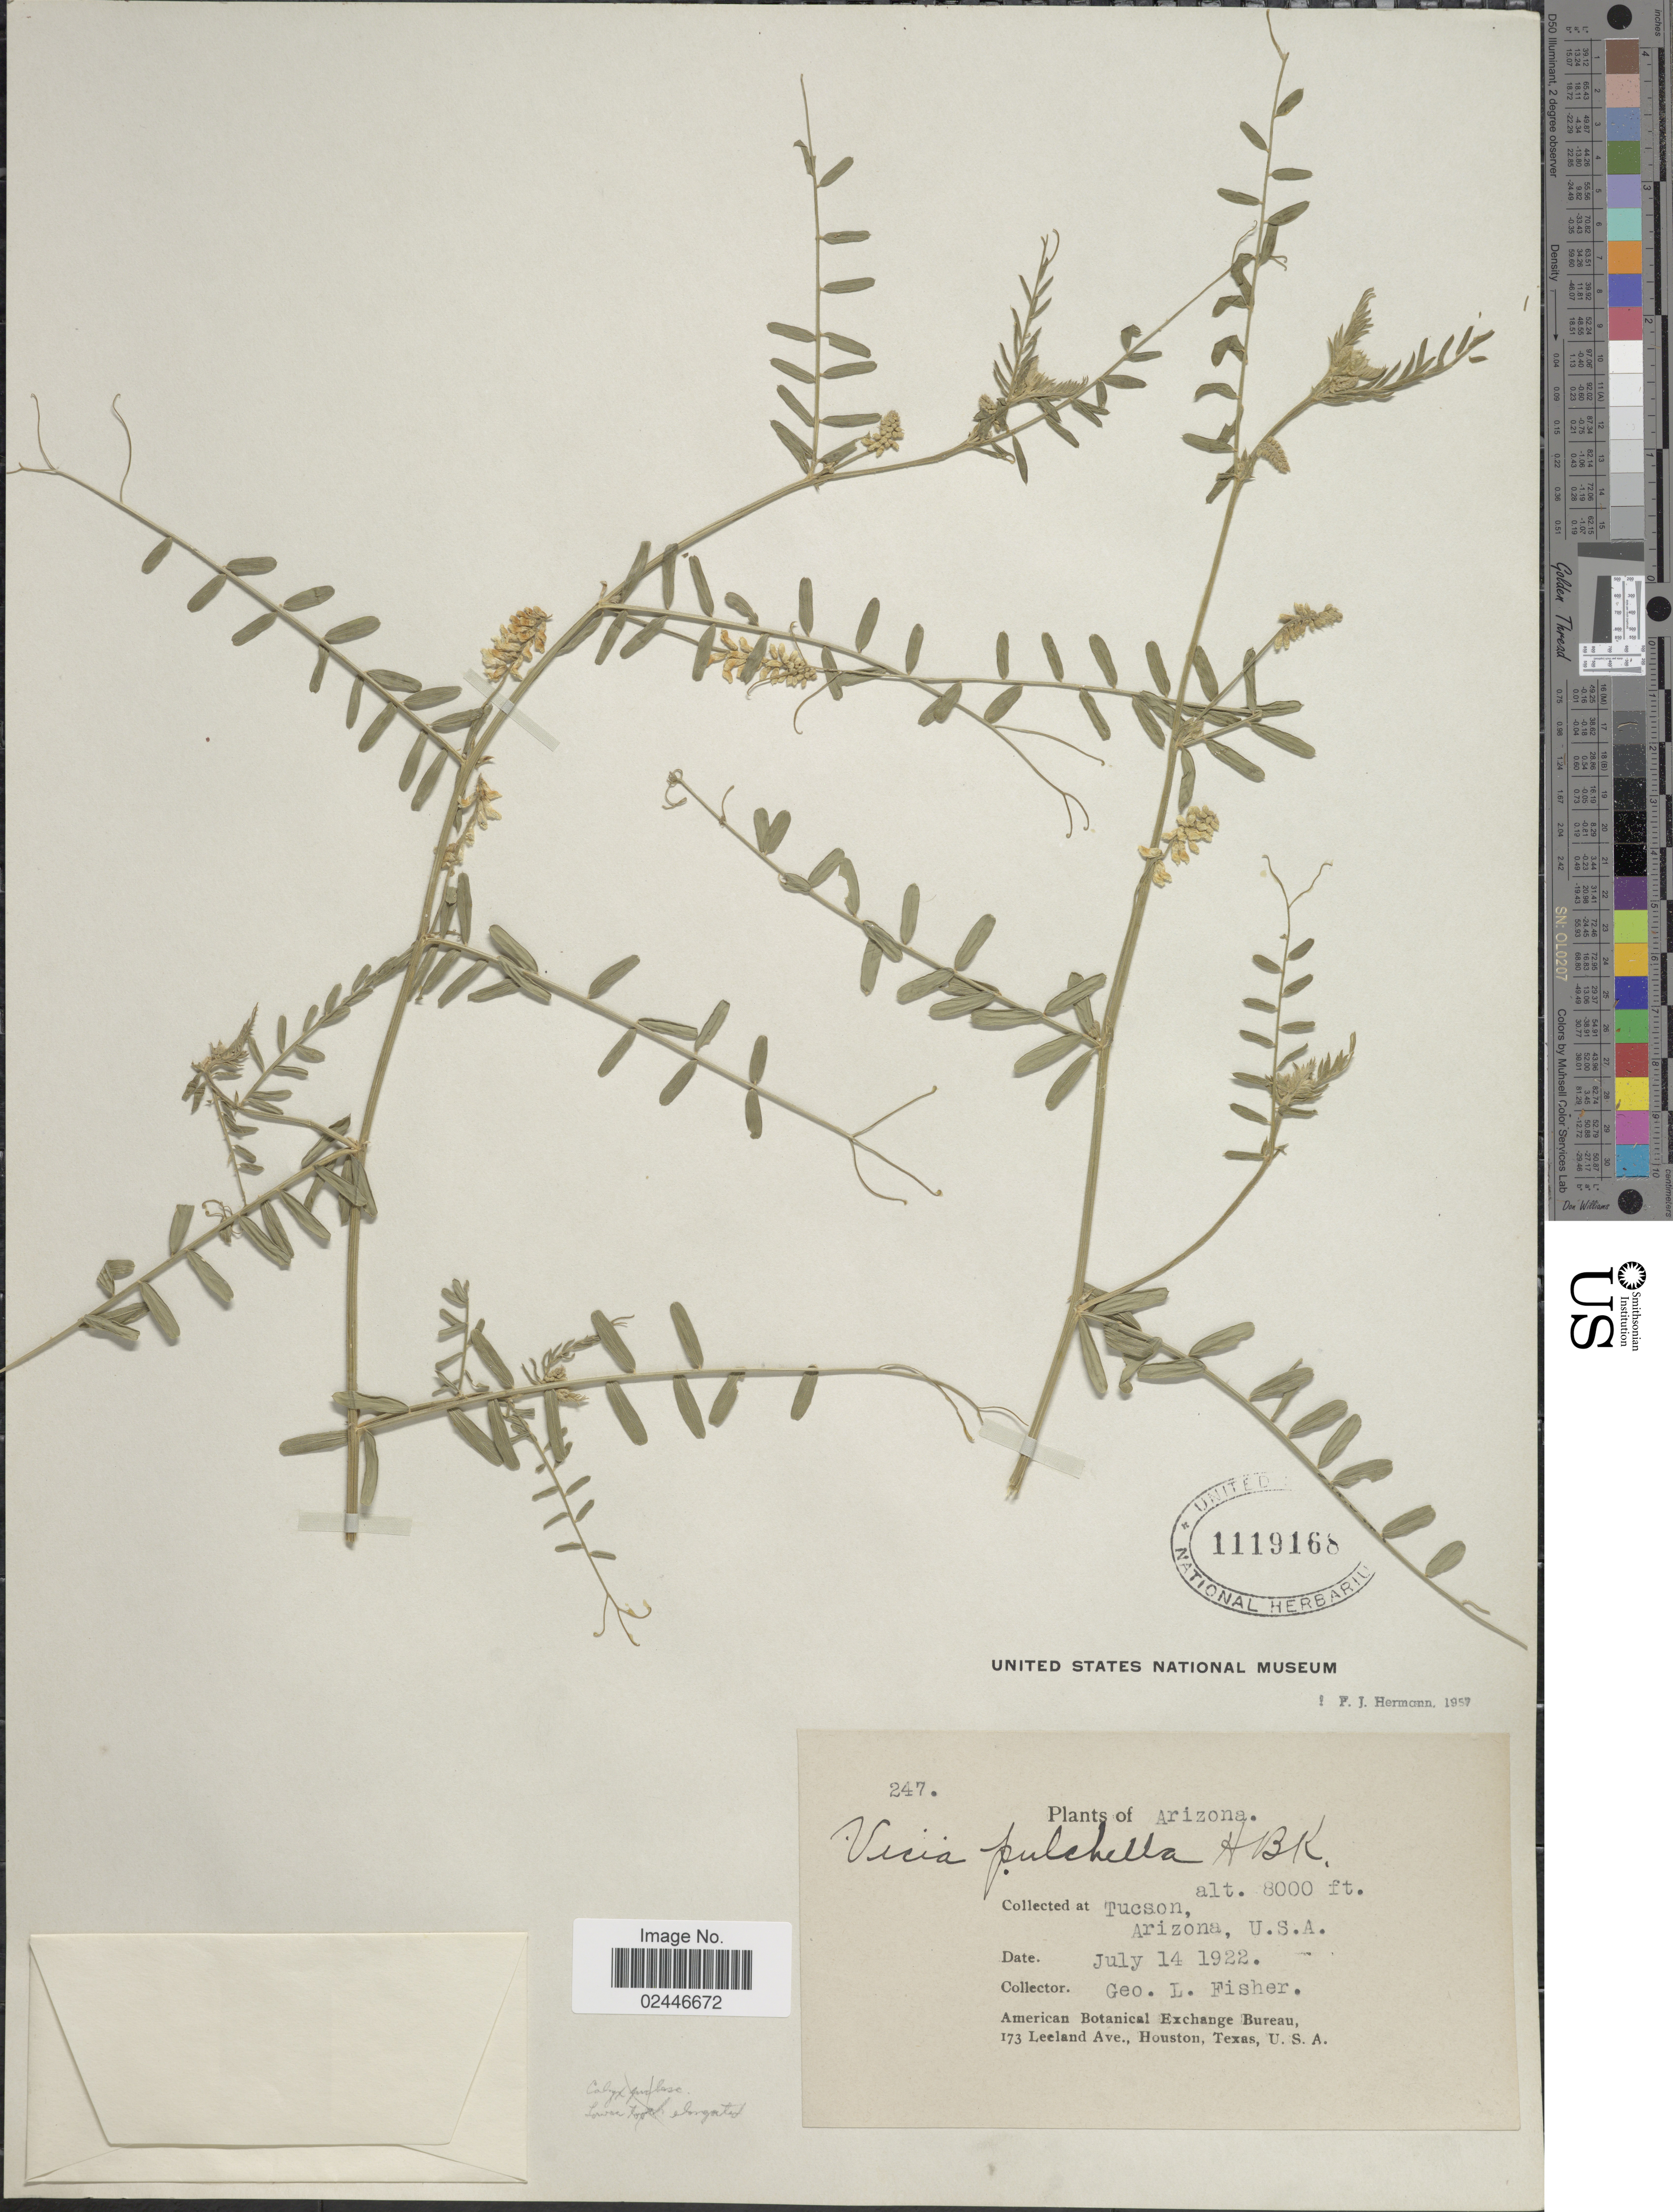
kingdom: Plantae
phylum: Tracheophyta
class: Magnoliopsida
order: Fabales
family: Fabaceae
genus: Vicia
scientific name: Vicia pulchella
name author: Kunth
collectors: G. L. Fisher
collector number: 247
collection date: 1922-07-14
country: United States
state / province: Arizona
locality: Tucson, U.S.A.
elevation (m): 2438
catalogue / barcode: US 1119168